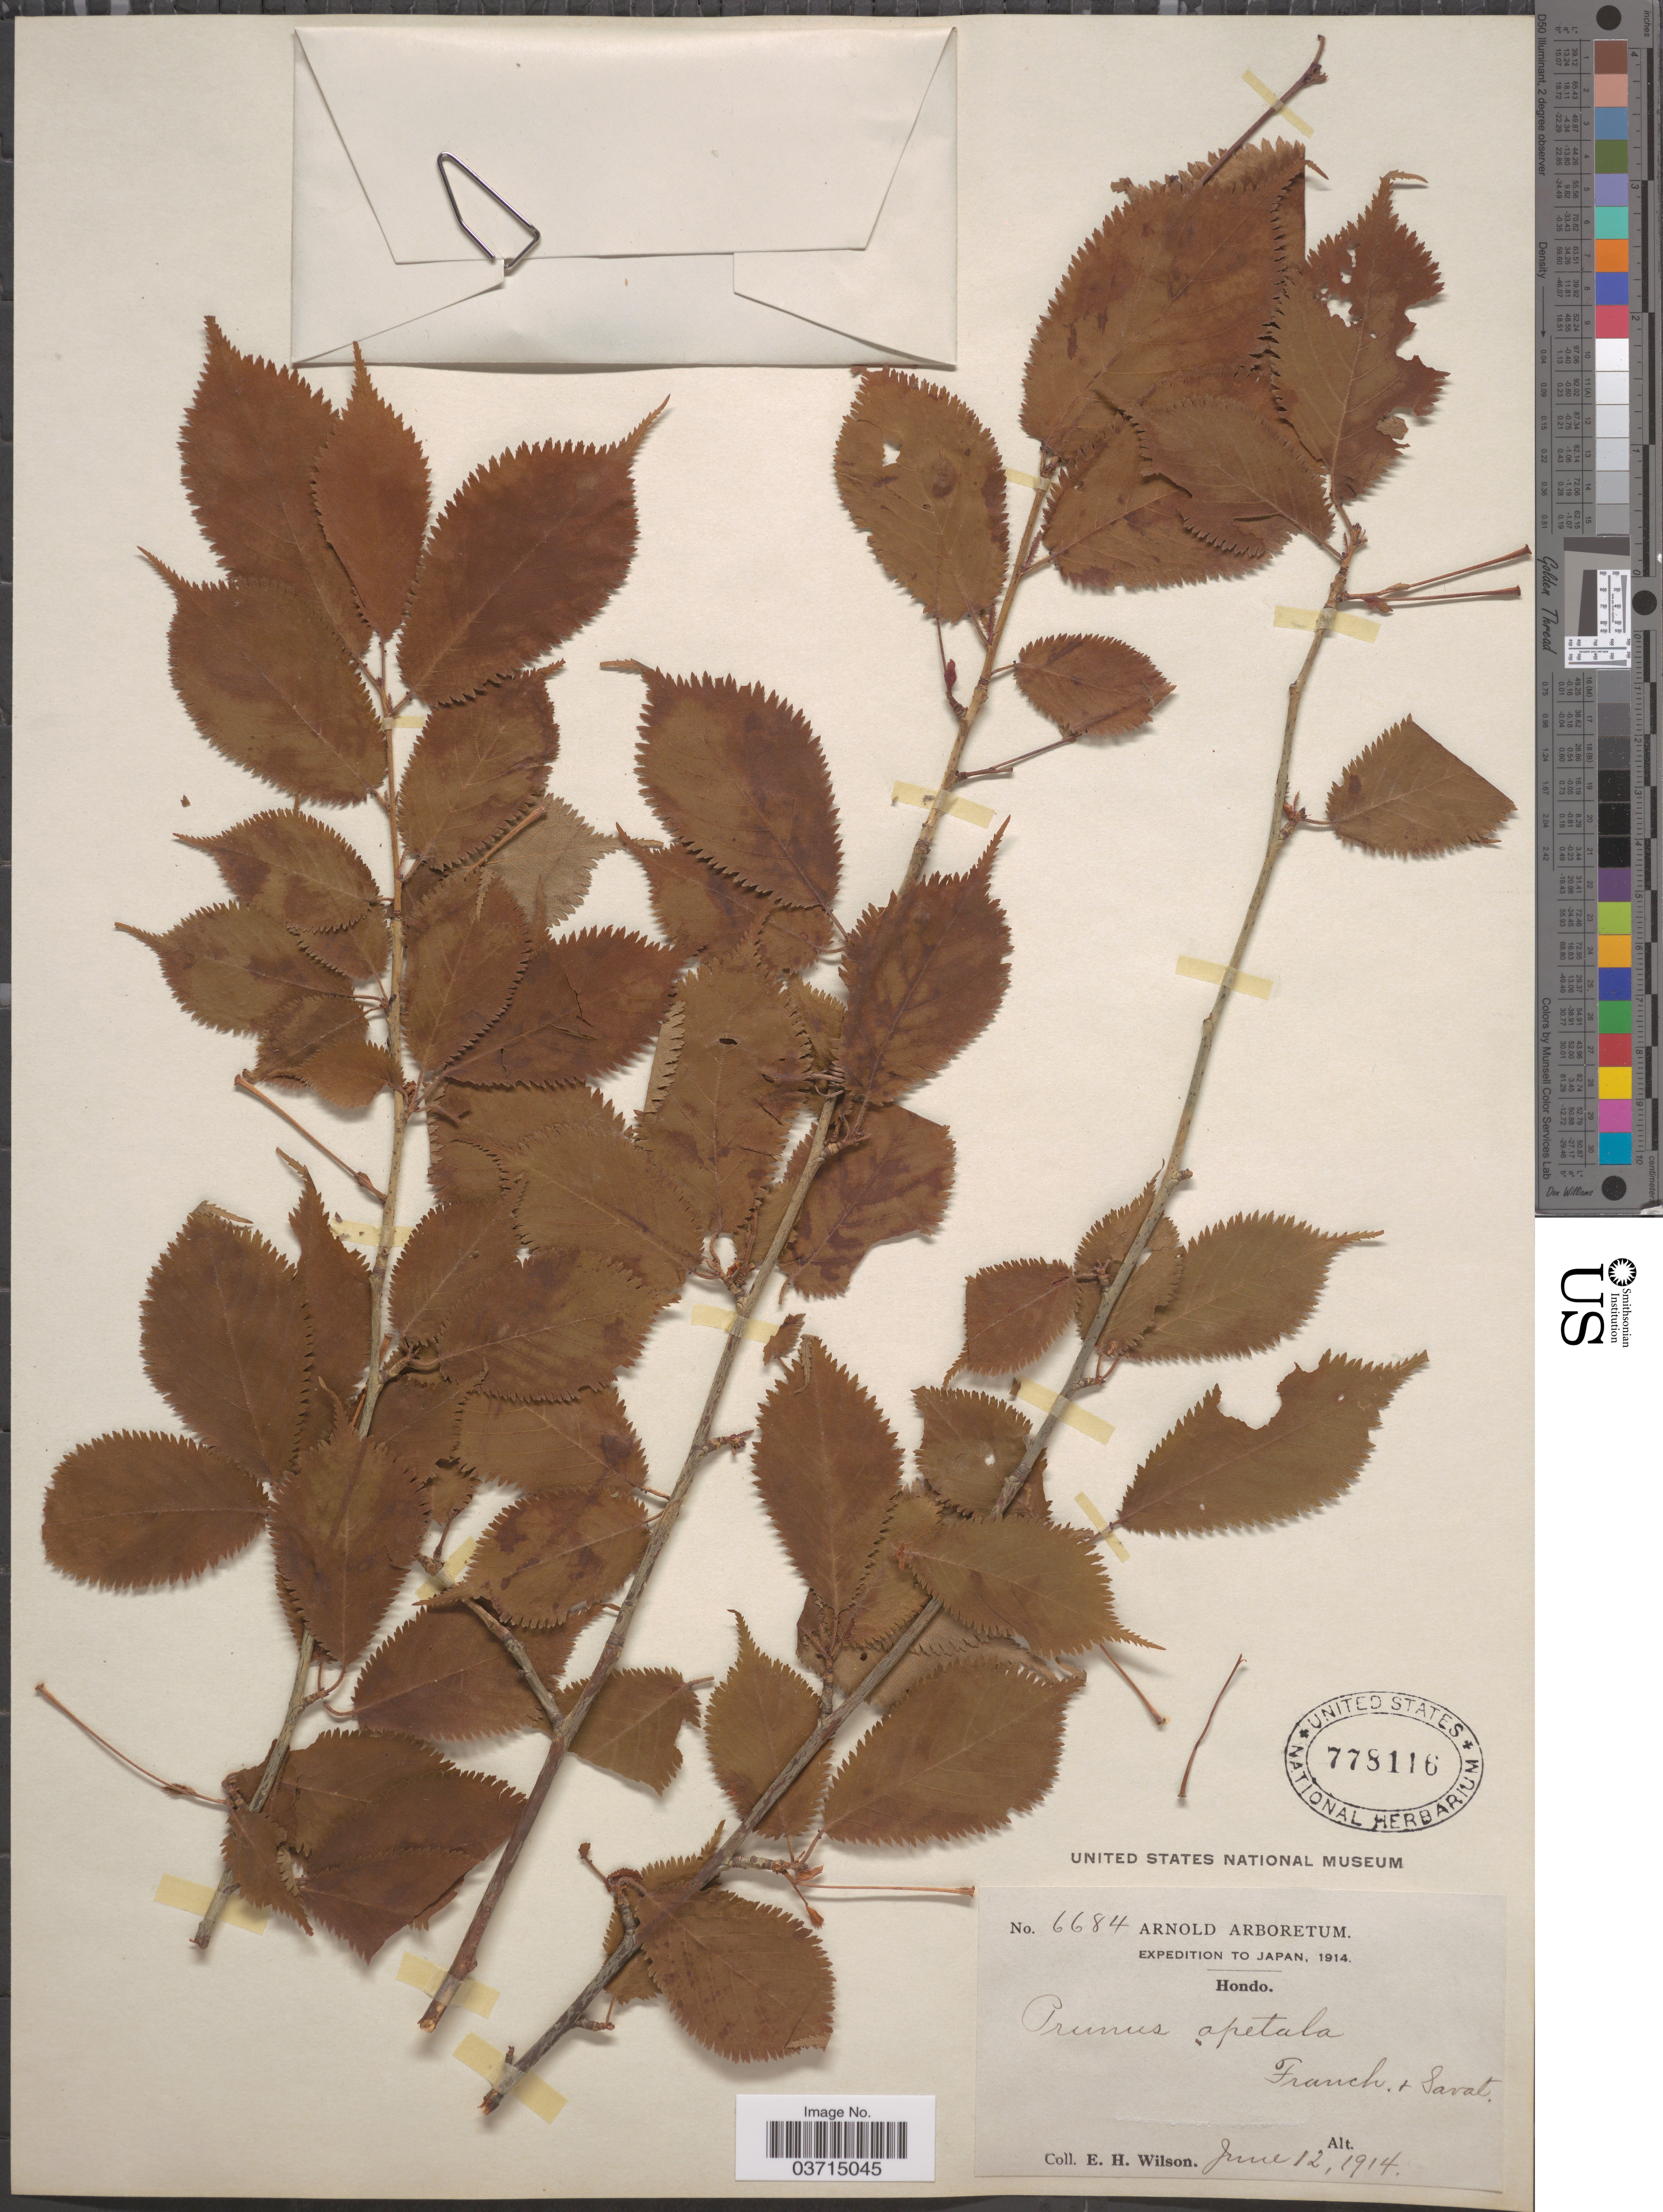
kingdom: Plantae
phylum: Tracheophyta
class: Magnoliopsida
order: Rosales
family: Rosaceae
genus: Prunus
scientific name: Prunus apetala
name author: (Siebold & Zucc.) Franch. & Sav.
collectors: E. Wilson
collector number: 6684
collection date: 1914-06-12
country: Japan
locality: Hondo.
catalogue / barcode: US 778116